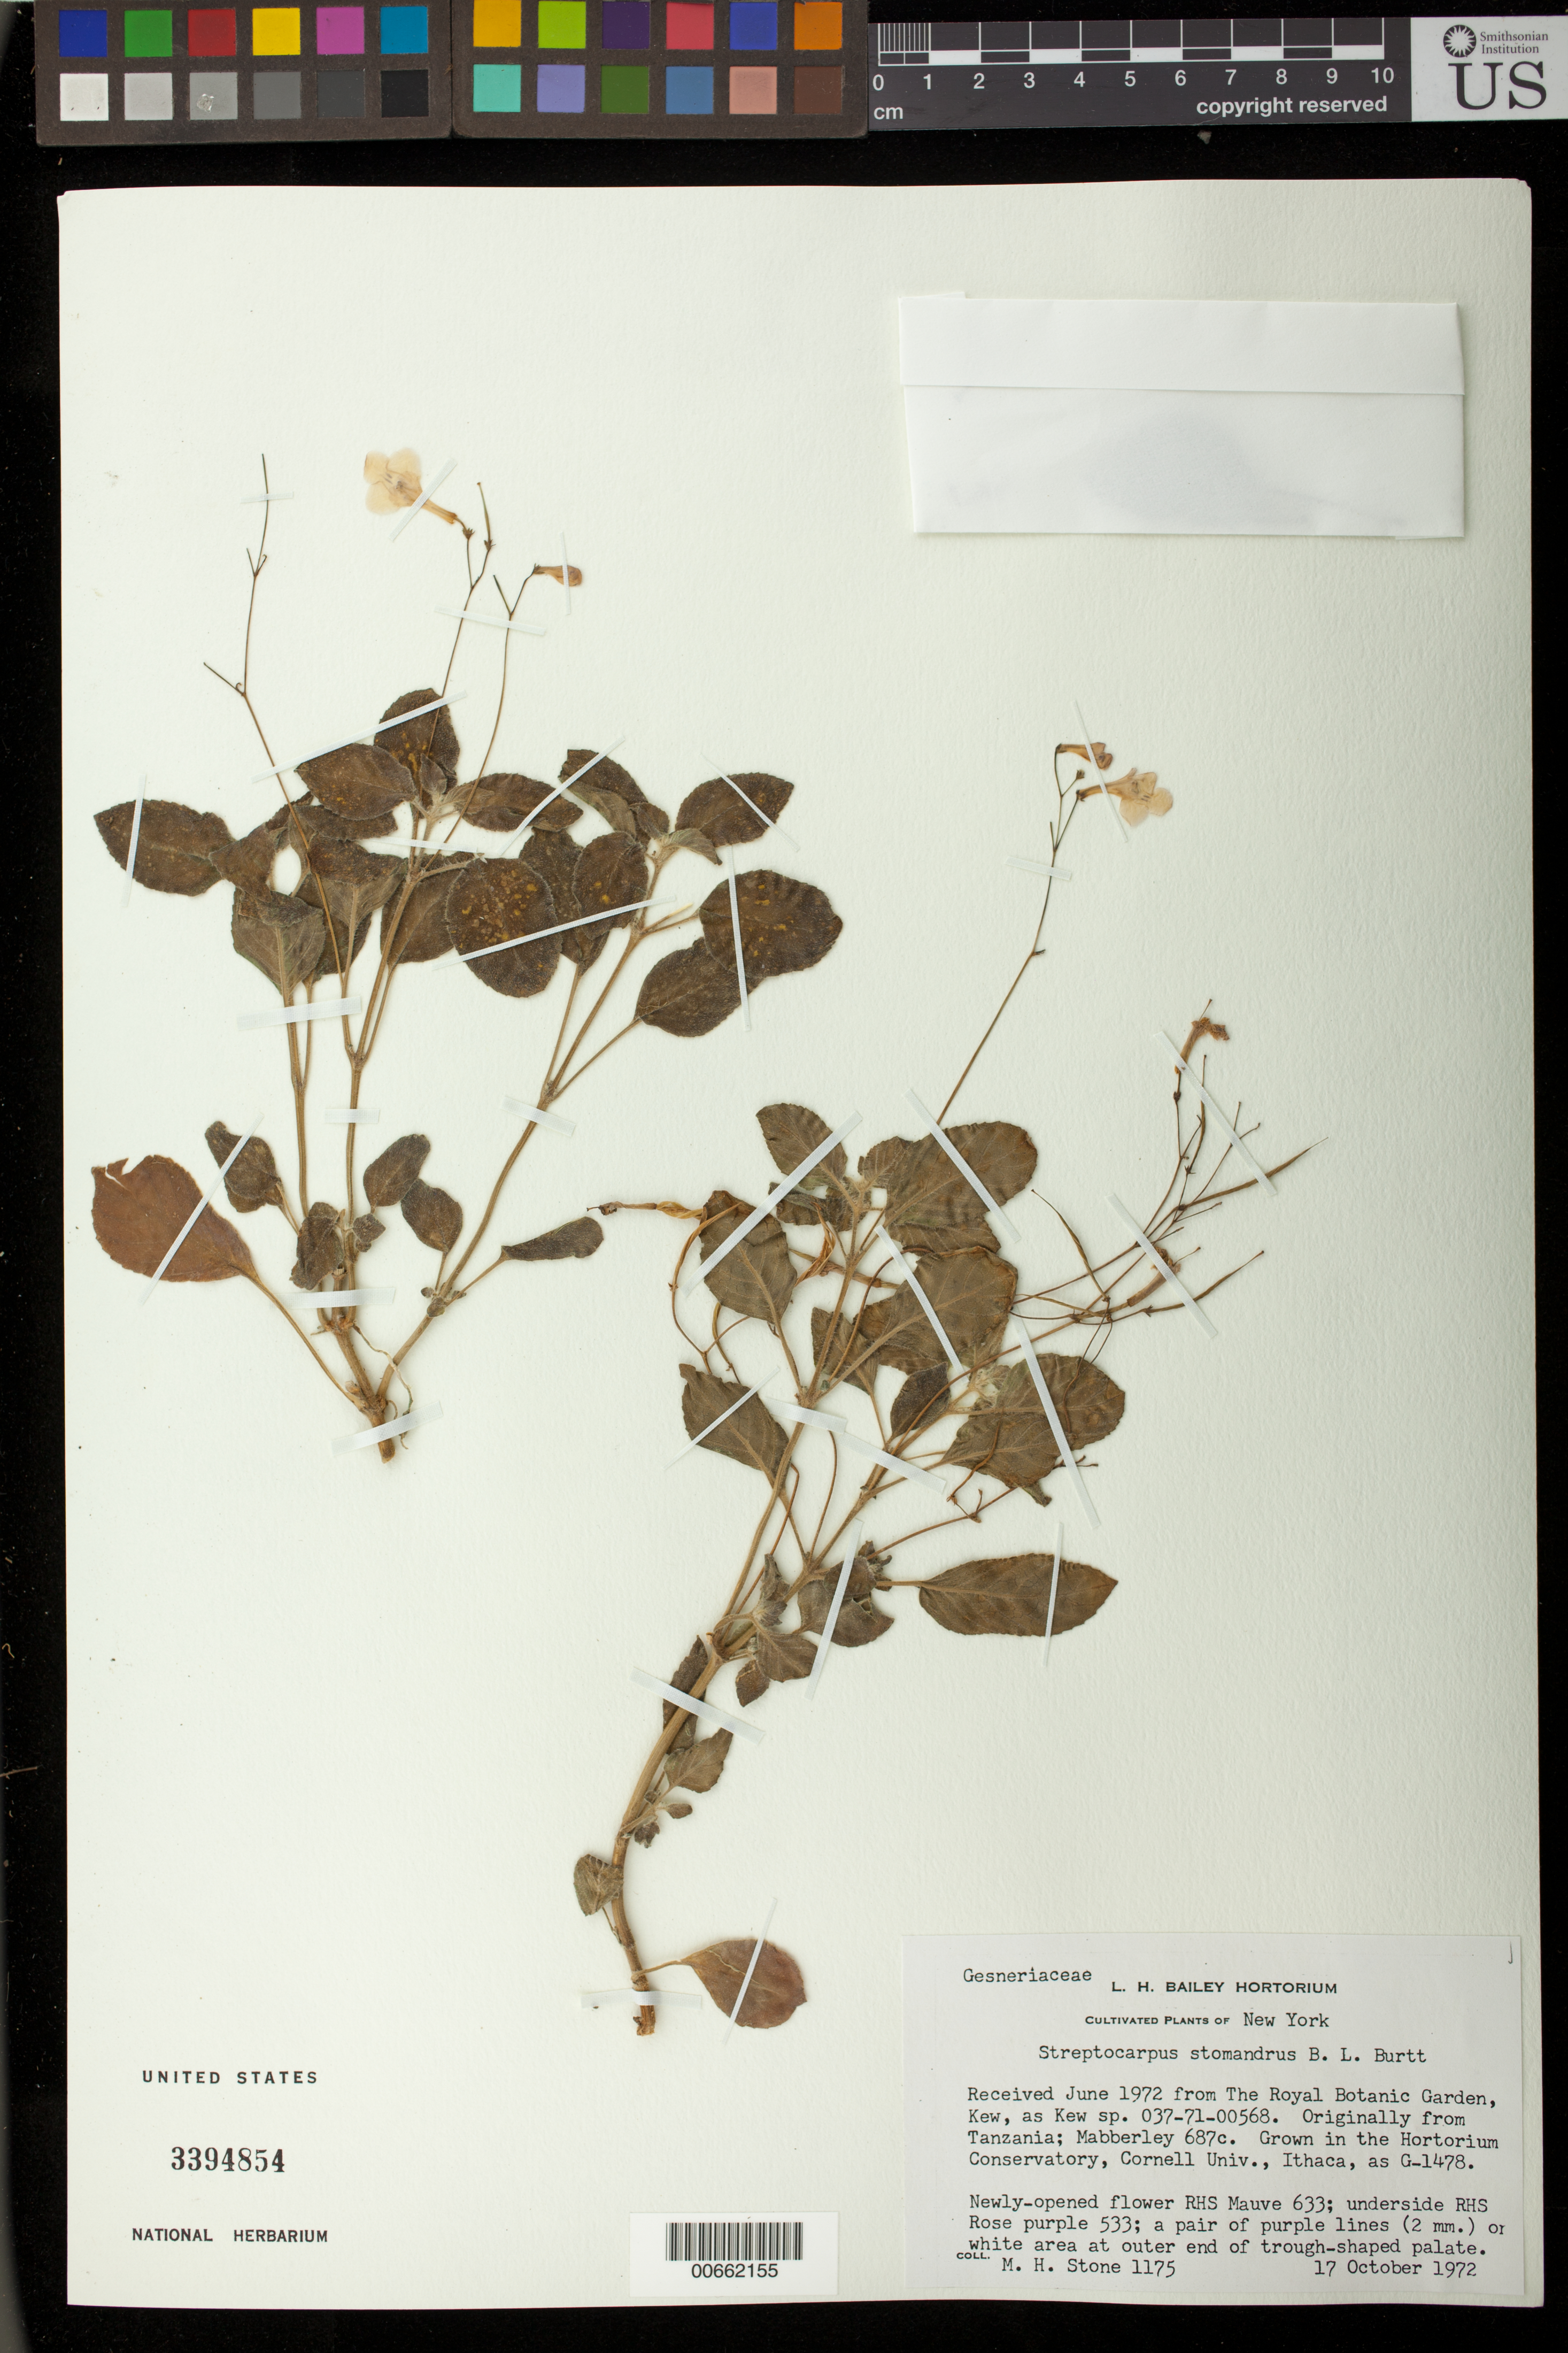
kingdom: Plantae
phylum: Tracheophyta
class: Magnoliopsida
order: Lamiales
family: Gesneriaceae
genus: Streptocarpus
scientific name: Streptocarpus stomandrus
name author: B.L. Burtt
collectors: M. Stone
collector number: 1175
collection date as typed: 17 Oct 1972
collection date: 1972-10-17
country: Tanzania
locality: Grown in the Hortorium Conservatory, Cornell Univ., Ithaca [NY]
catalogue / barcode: US 3394854